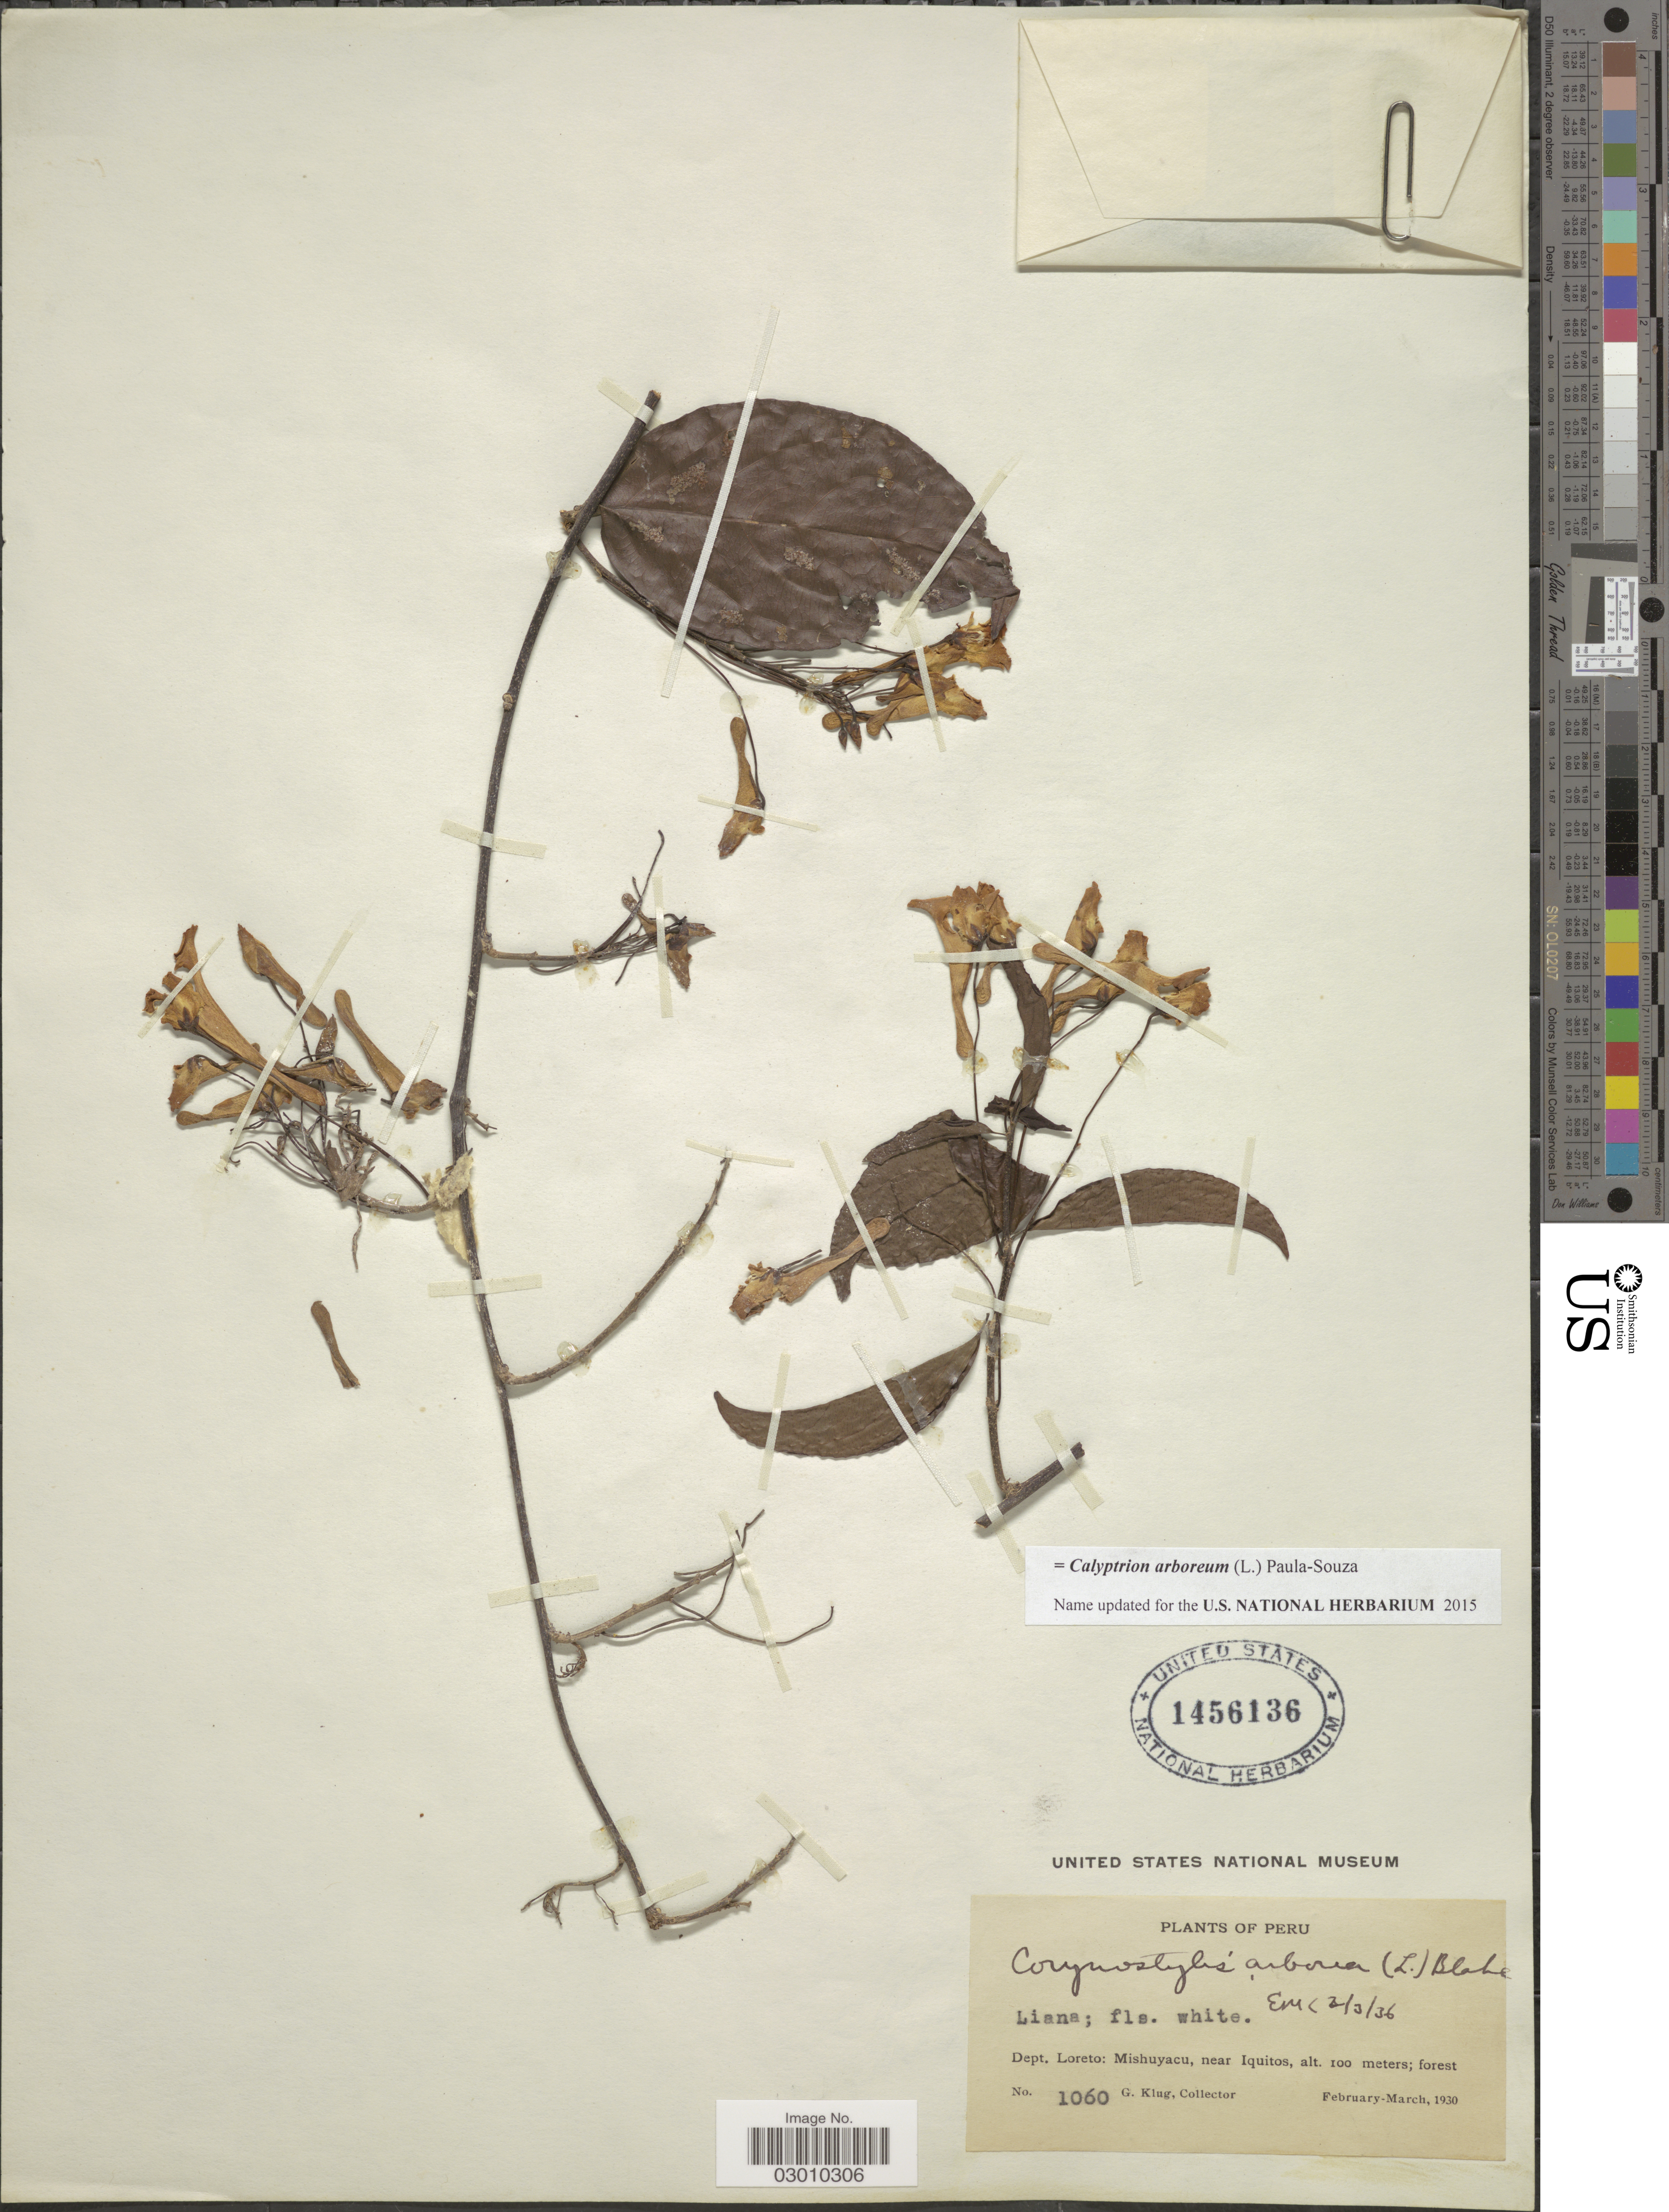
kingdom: Plantae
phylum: Tracheophyta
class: Magnoliopsida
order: Malpighiales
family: Violaceae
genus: Calyptrion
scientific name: Calyptrion arboreum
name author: (L.) Paula-Souza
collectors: G. Klug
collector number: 1060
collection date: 1930-02/1930-03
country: Peru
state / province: Loreto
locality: Dept. Loreto: Mishuyacu, near Iquitos.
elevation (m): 100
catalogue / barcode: US 1456136